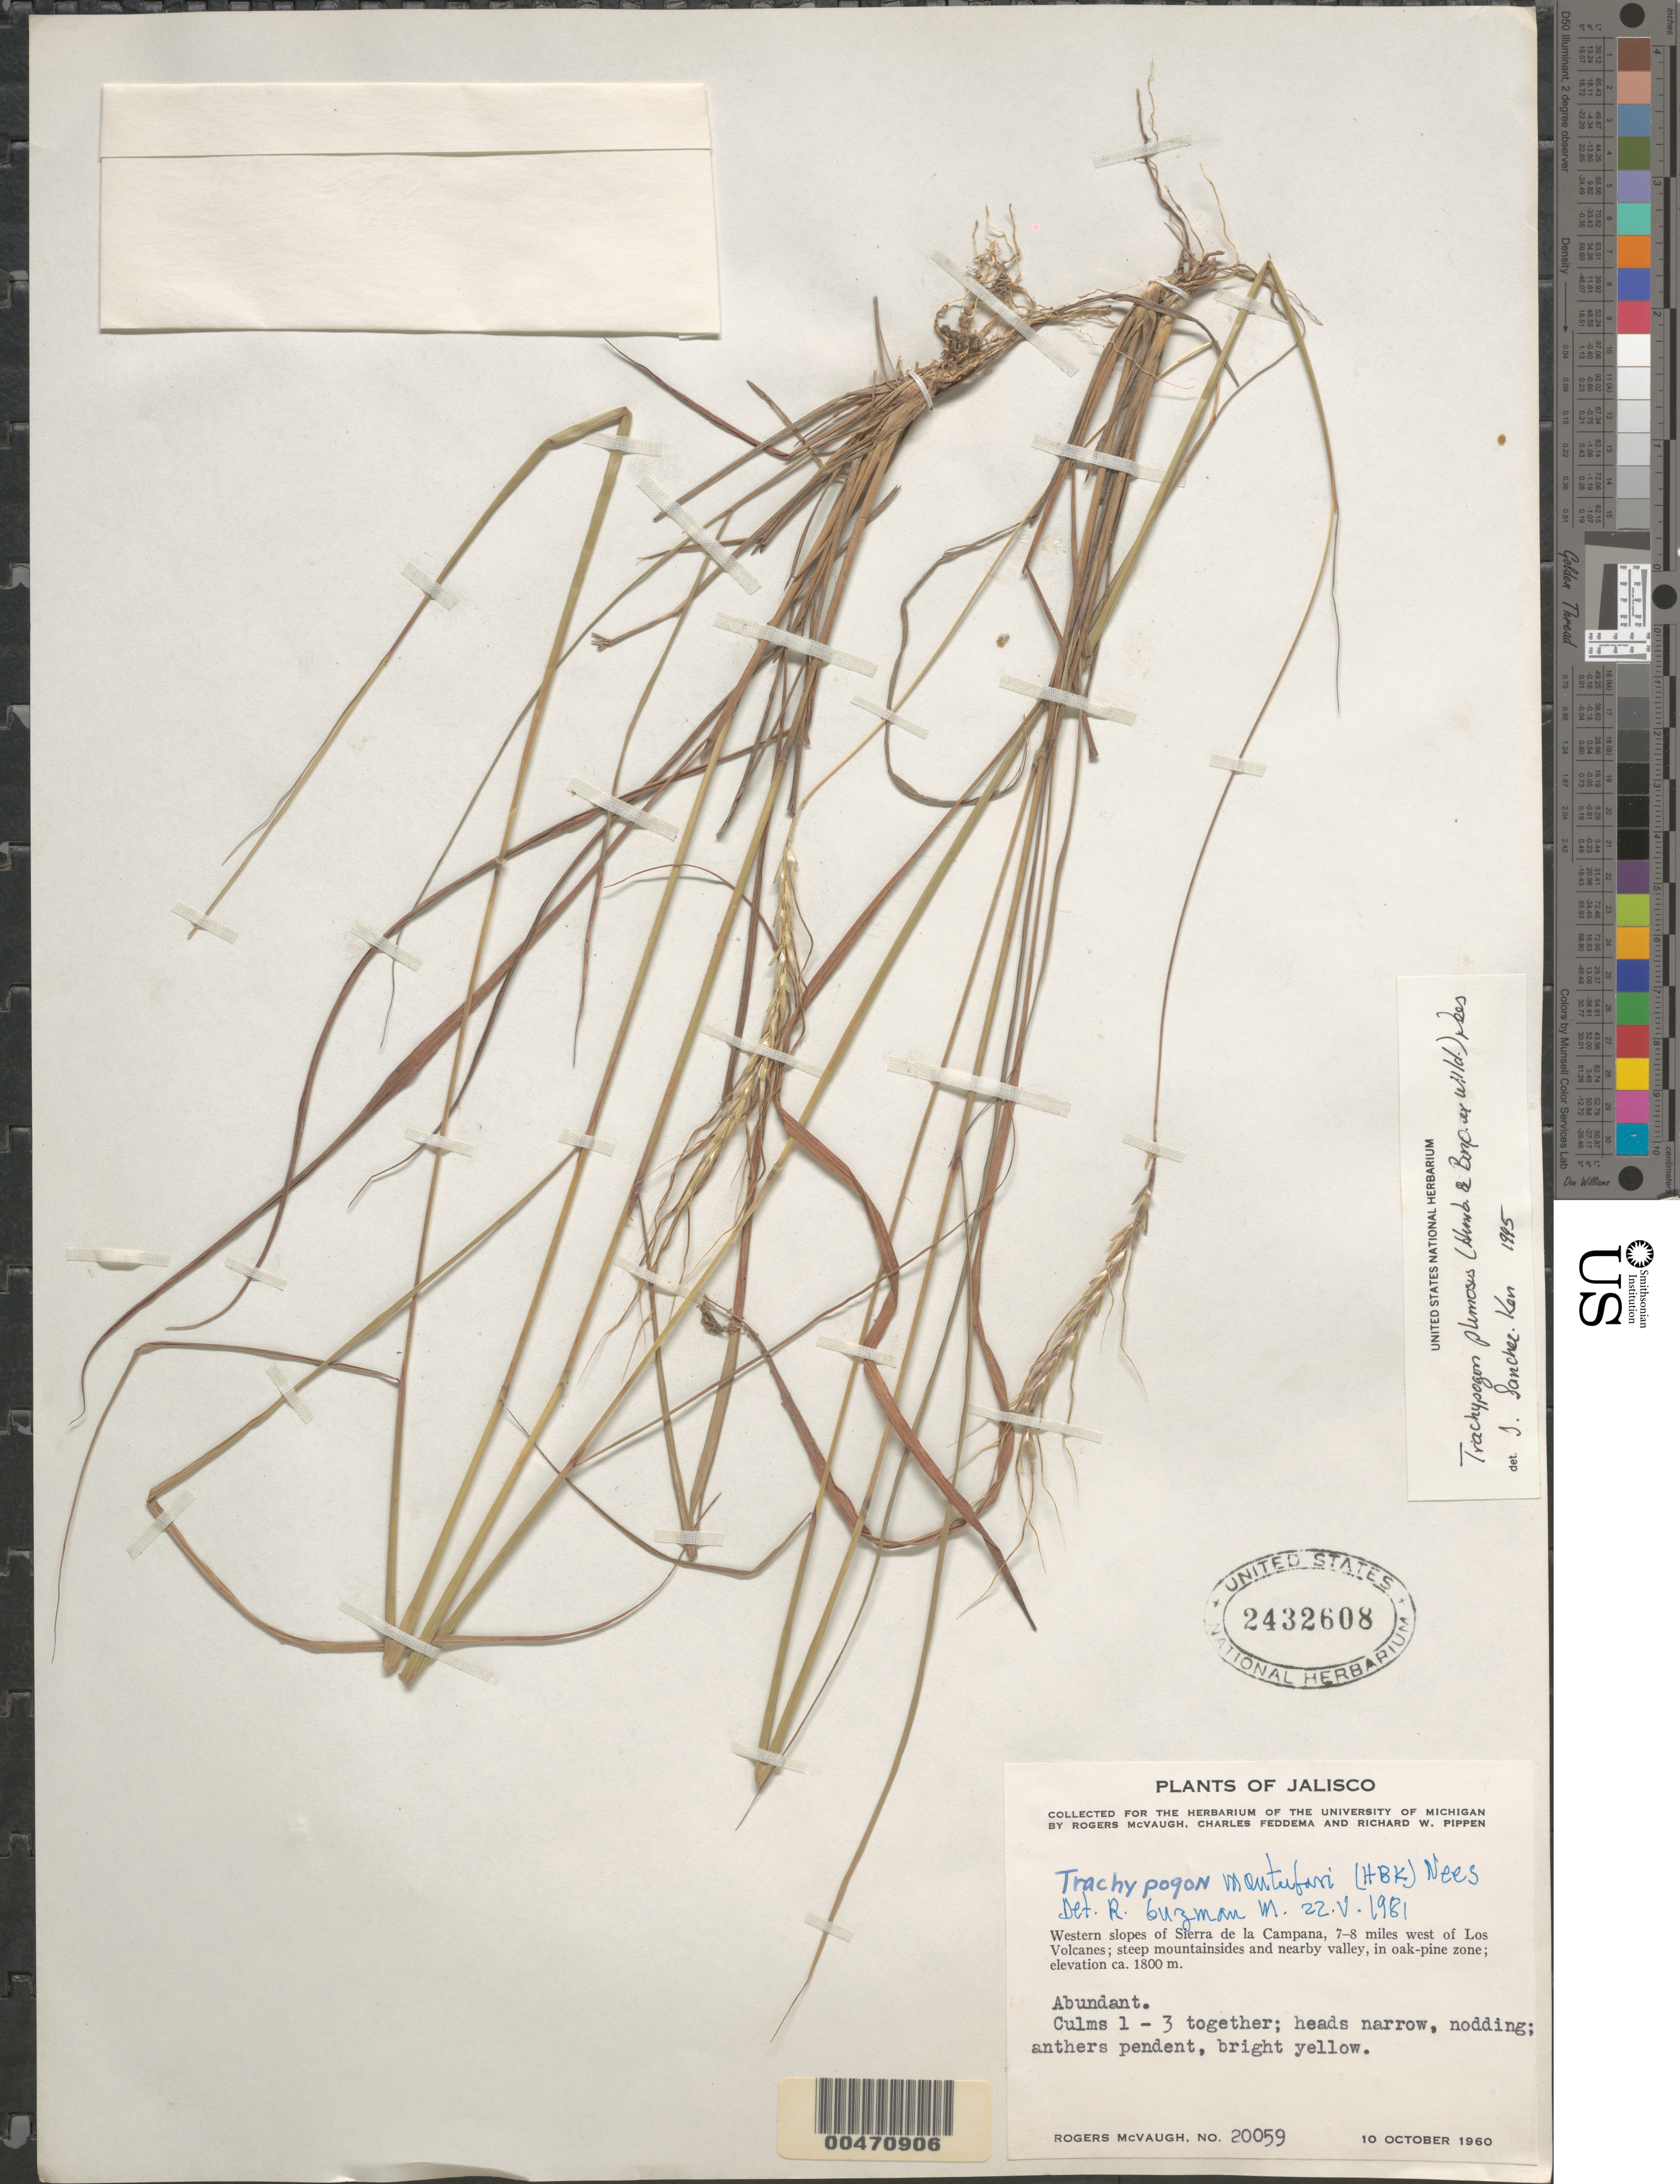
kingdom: Plantae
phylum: Tracheophyta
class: Liliopsida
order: Poales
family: Poaceae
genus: Trachypogon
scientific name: Trachypogon plumosus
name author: (Humb. & Bonpl.) Nees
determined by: Sánchez-Ken, J. G.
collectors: R. McVaugh, C. Feddema & R. W. Pippen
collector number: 20059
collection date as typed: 10 Oct 1960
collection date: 1960-10-10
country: Mexico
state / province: Jalisco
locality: W slopes of Sierra de la Campana, 7-8 mi W of Los Volcanes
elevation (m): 1800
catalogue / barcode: US 2432608